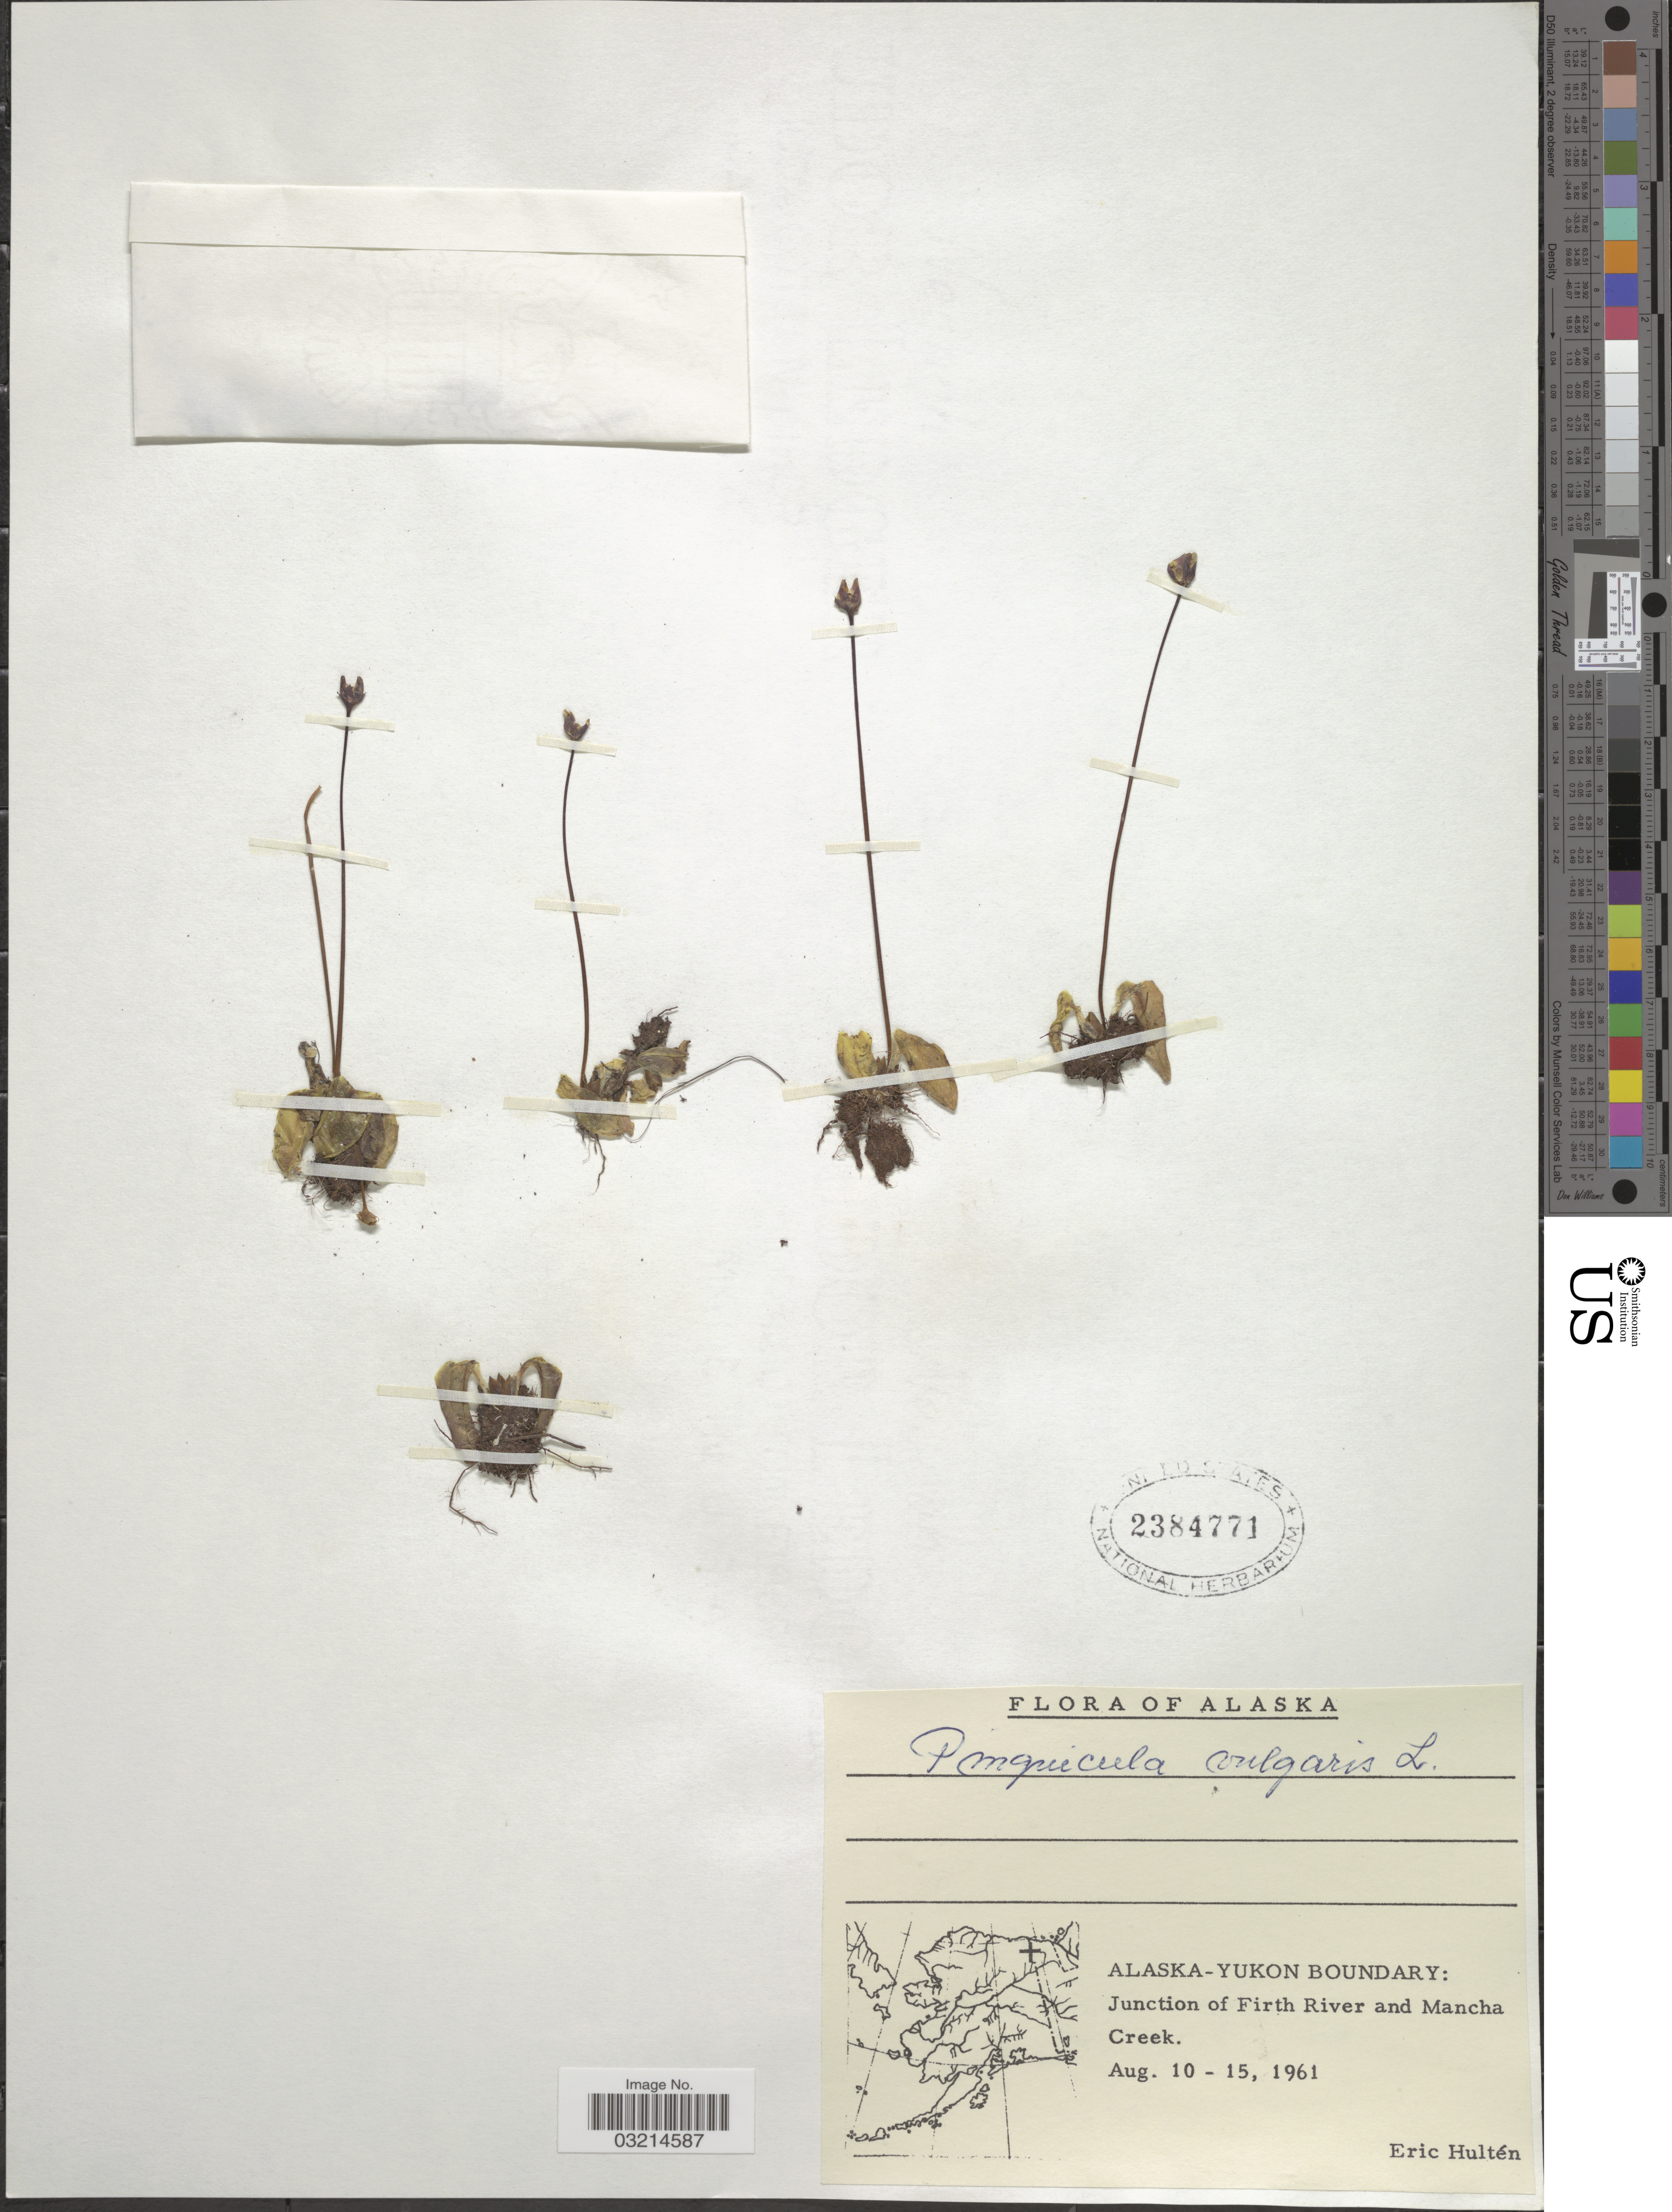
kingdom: Plantae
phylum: Tracheophyta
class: Magnoliopsida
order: Lamiales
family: Lentibulariaceae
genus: Pinguicula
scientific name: Pinguicula vulgaris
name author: L.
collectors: E. G. Hultén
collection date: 1961-08-10/1961-08-15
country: United States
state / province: Alaska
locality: Yukon Boundary: Junction of Firth River and Mancha Creek.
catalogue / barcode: US 2384771